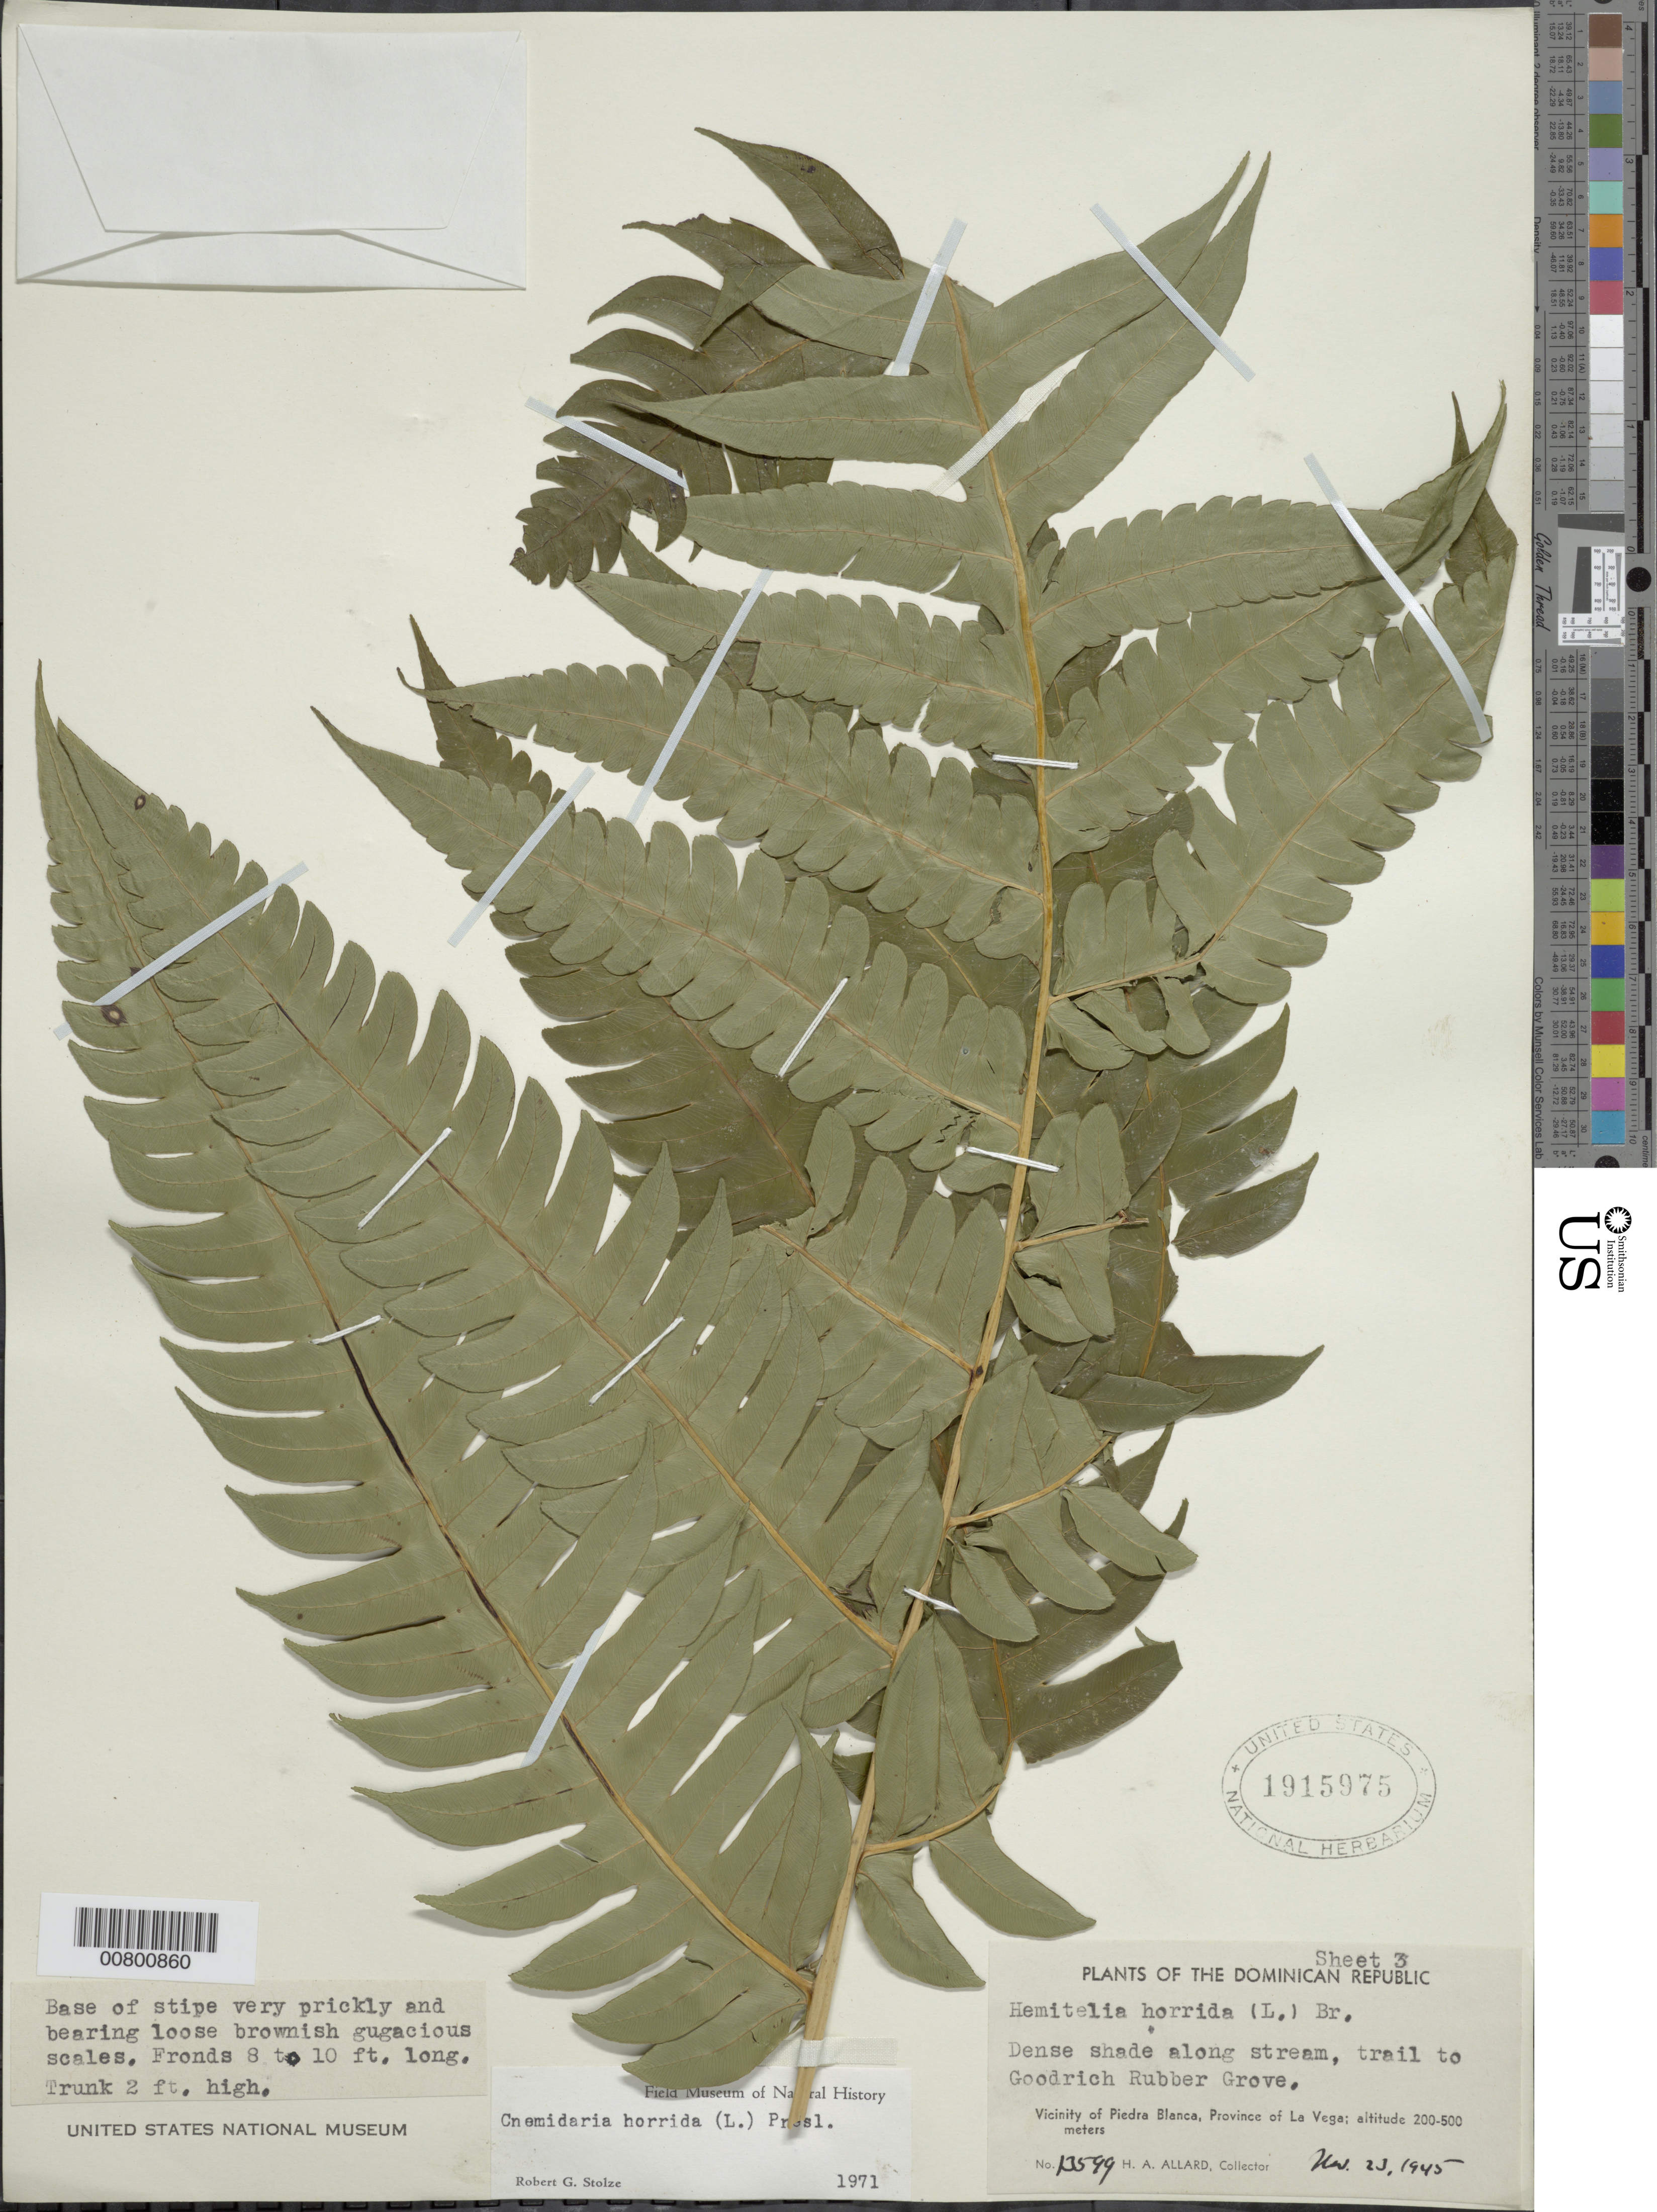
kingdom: Plantae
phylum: Tracheophyta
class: Polypodiopsida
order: Cyatheales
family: Cyatheaceae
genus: Cyathea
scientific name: Cyathea horrida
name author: (L.) Sm.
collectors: H. A. Allard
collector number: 13599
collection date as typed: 23 Nov 1945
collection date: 1945-11-23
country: Dominican Republic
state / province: La Vega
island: Hispaniola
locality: Piedra Blanca vicinity, trail to Goodrich Rubber Grove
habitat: Dense shade along stream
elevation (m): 200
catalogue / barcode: US 1915975